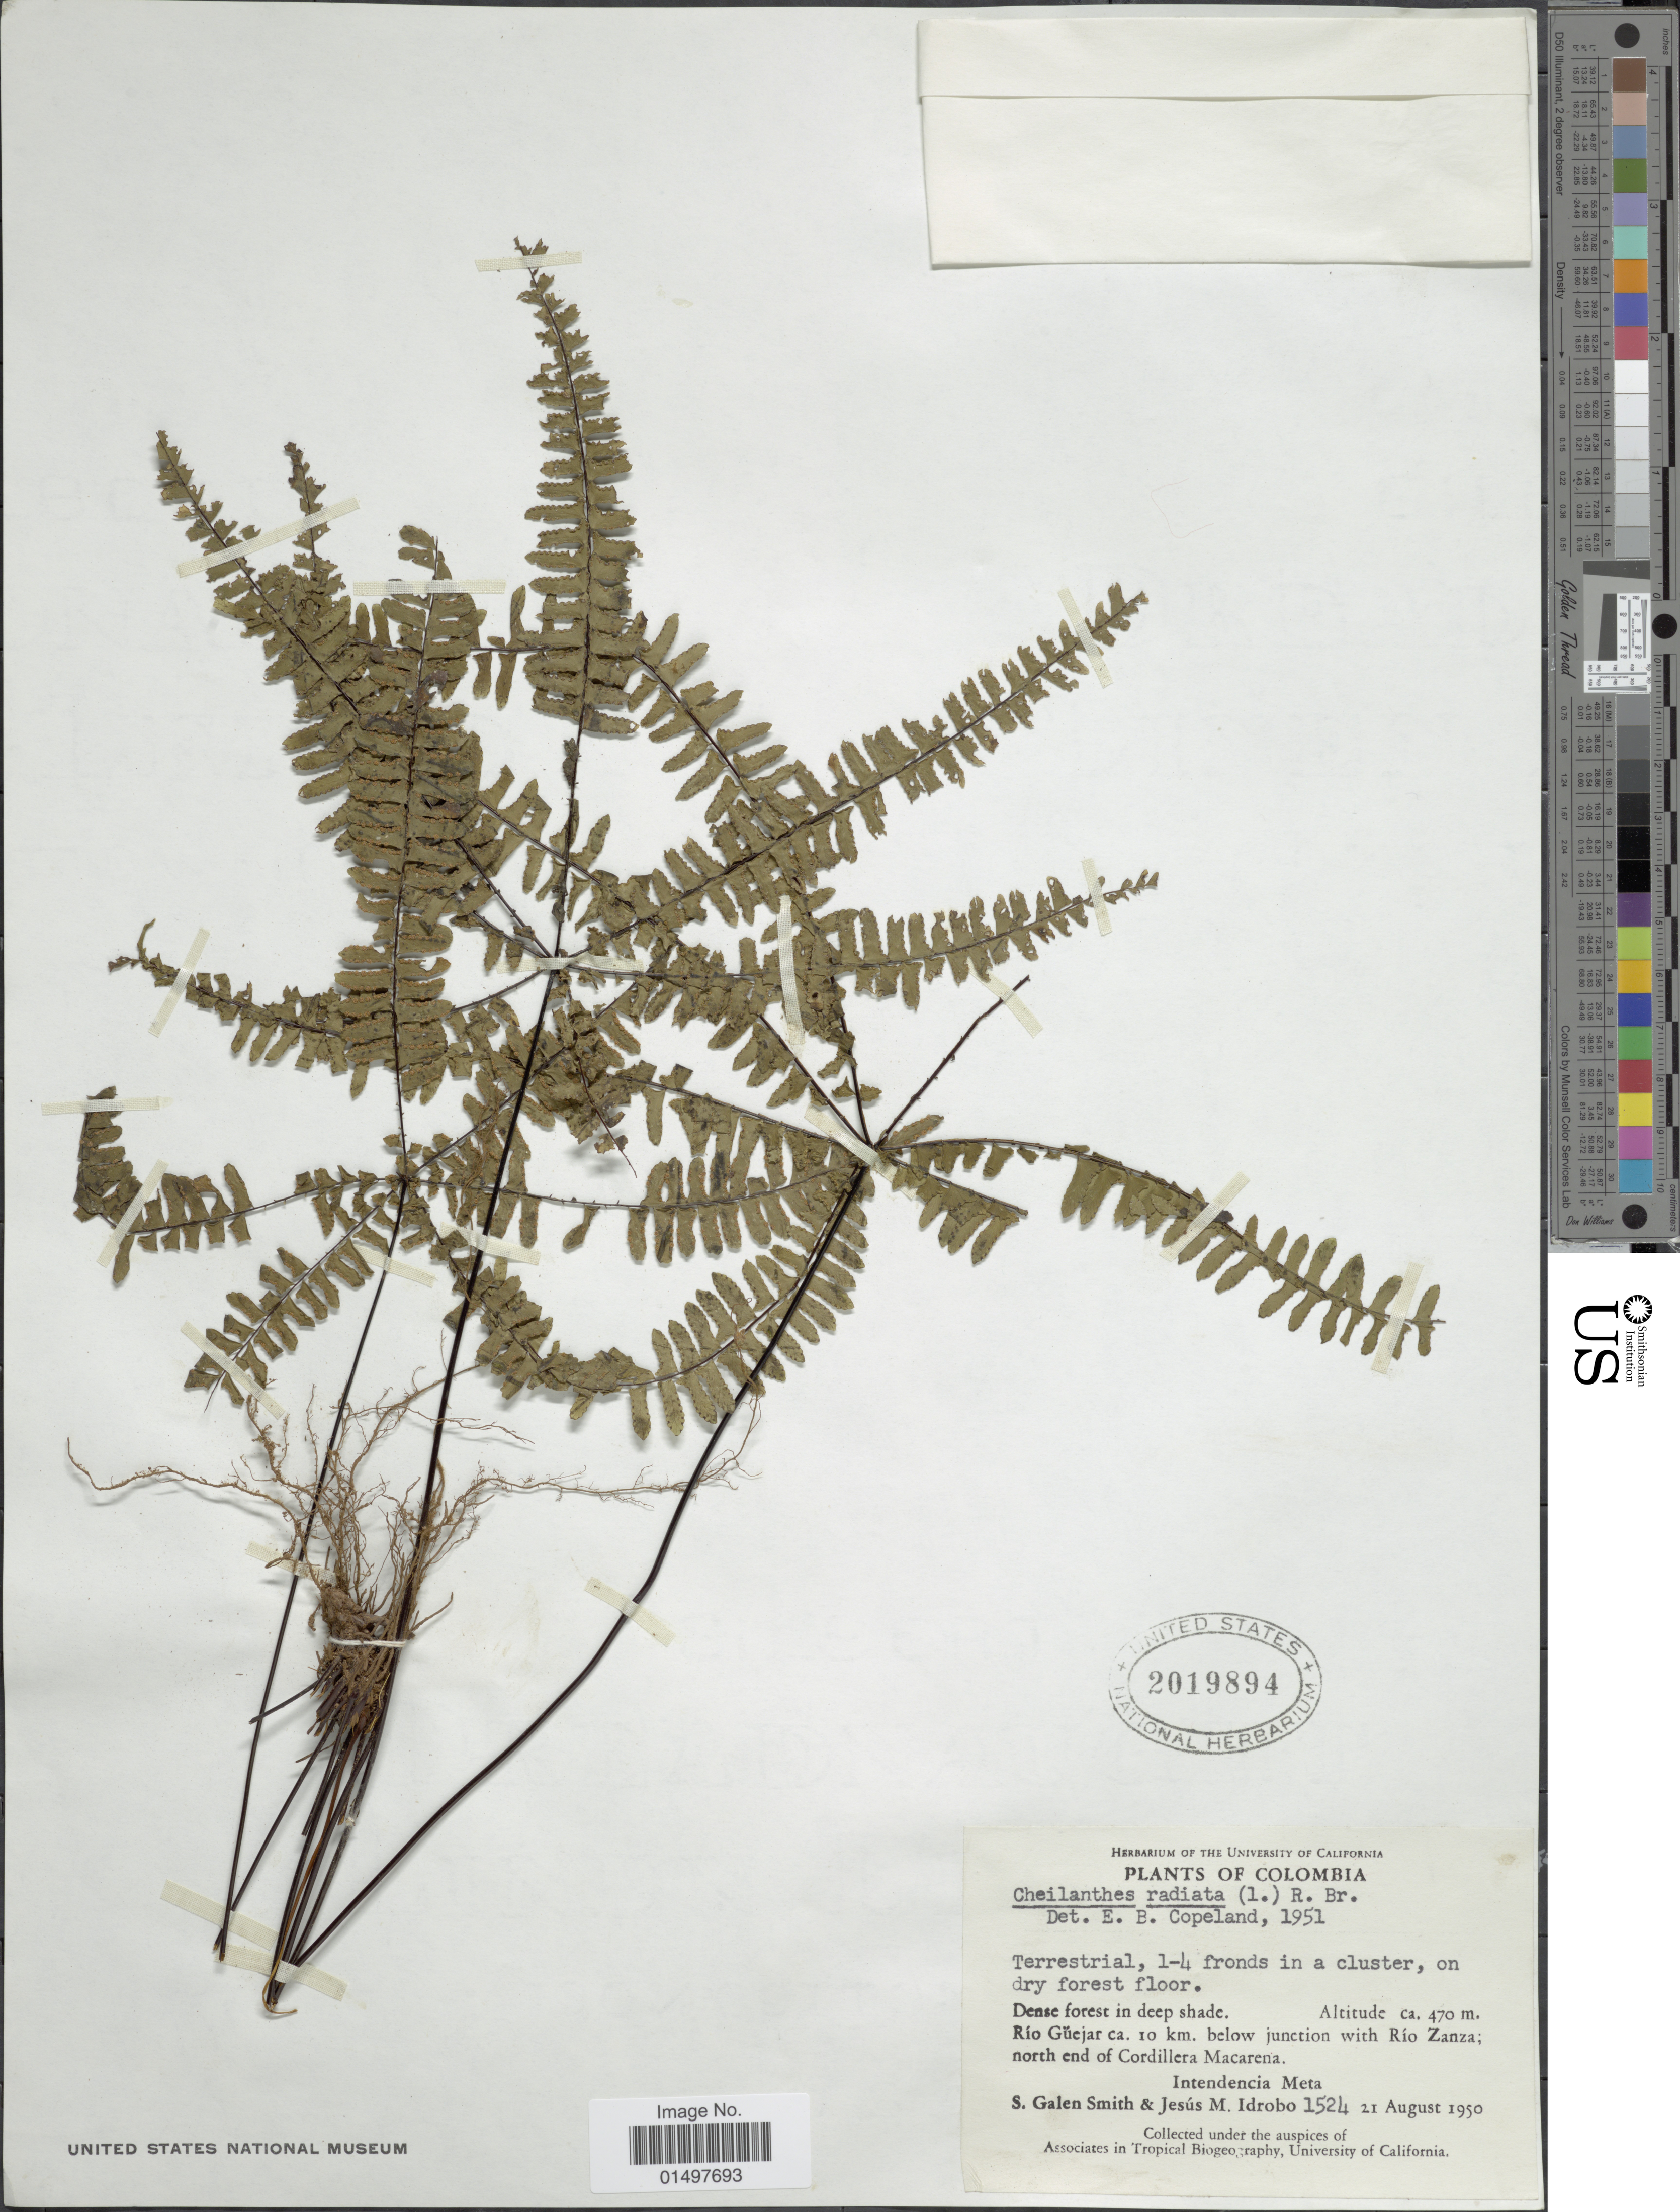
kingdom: Plantae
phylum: Tracheophyta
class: Polypodiopsida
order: Polypodiales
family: Pteridaceae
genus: Adiantopsis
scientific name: Adiantopsis radiata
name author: (L.) Fée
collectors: S. G. Smith & J. M. Idrobo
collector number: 1524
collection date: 1950-08-21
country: Colombia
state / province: Meta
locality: Rio Guejar ca. 10 km. below junction with Rio Zanza; north end of Cordillera Macarena. Intendencia Meta.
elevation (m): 470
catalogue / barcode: US 2019894